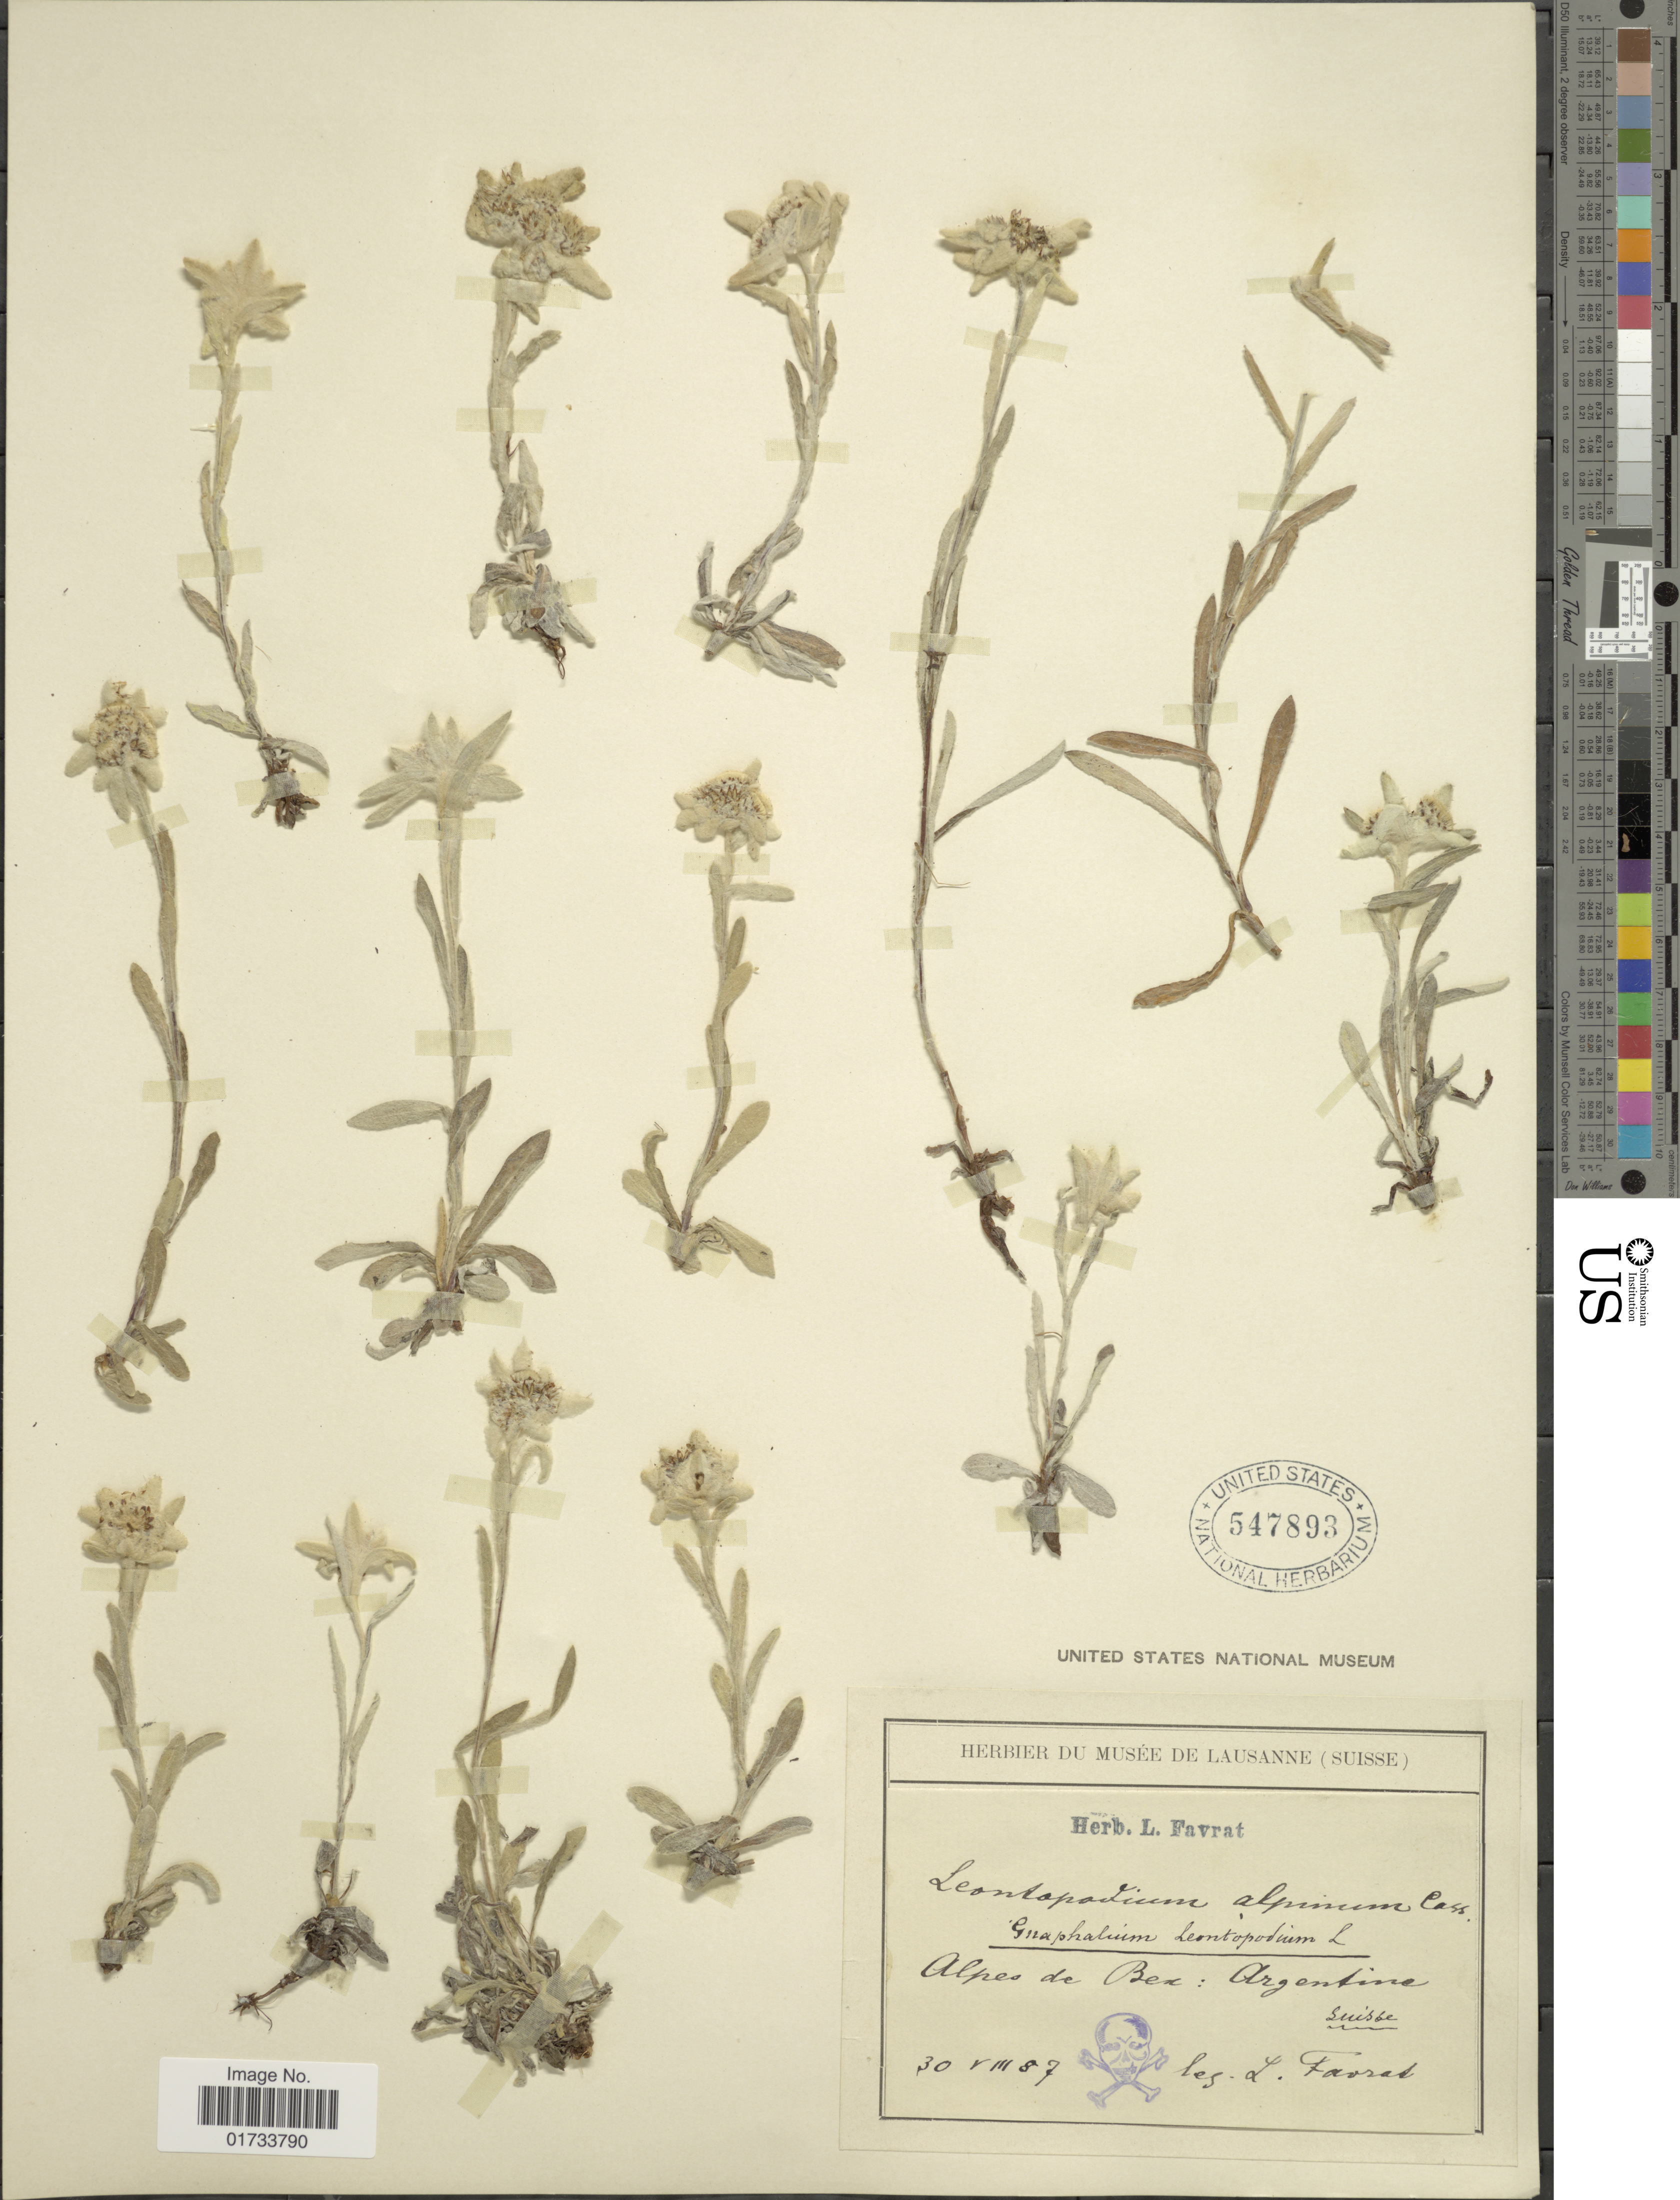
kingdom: Plantae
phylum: Tracheophyta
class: Magnoliopsida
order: Asterales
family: Asteraceae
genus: Leontopodium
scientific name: Leontopodium alpinum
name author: Cass.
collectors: L. Favrat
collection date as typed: Transcribed d/m/y: 30/7/87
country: Switzerland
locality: Alpes de Bex: Argentine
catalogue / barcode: US 547893